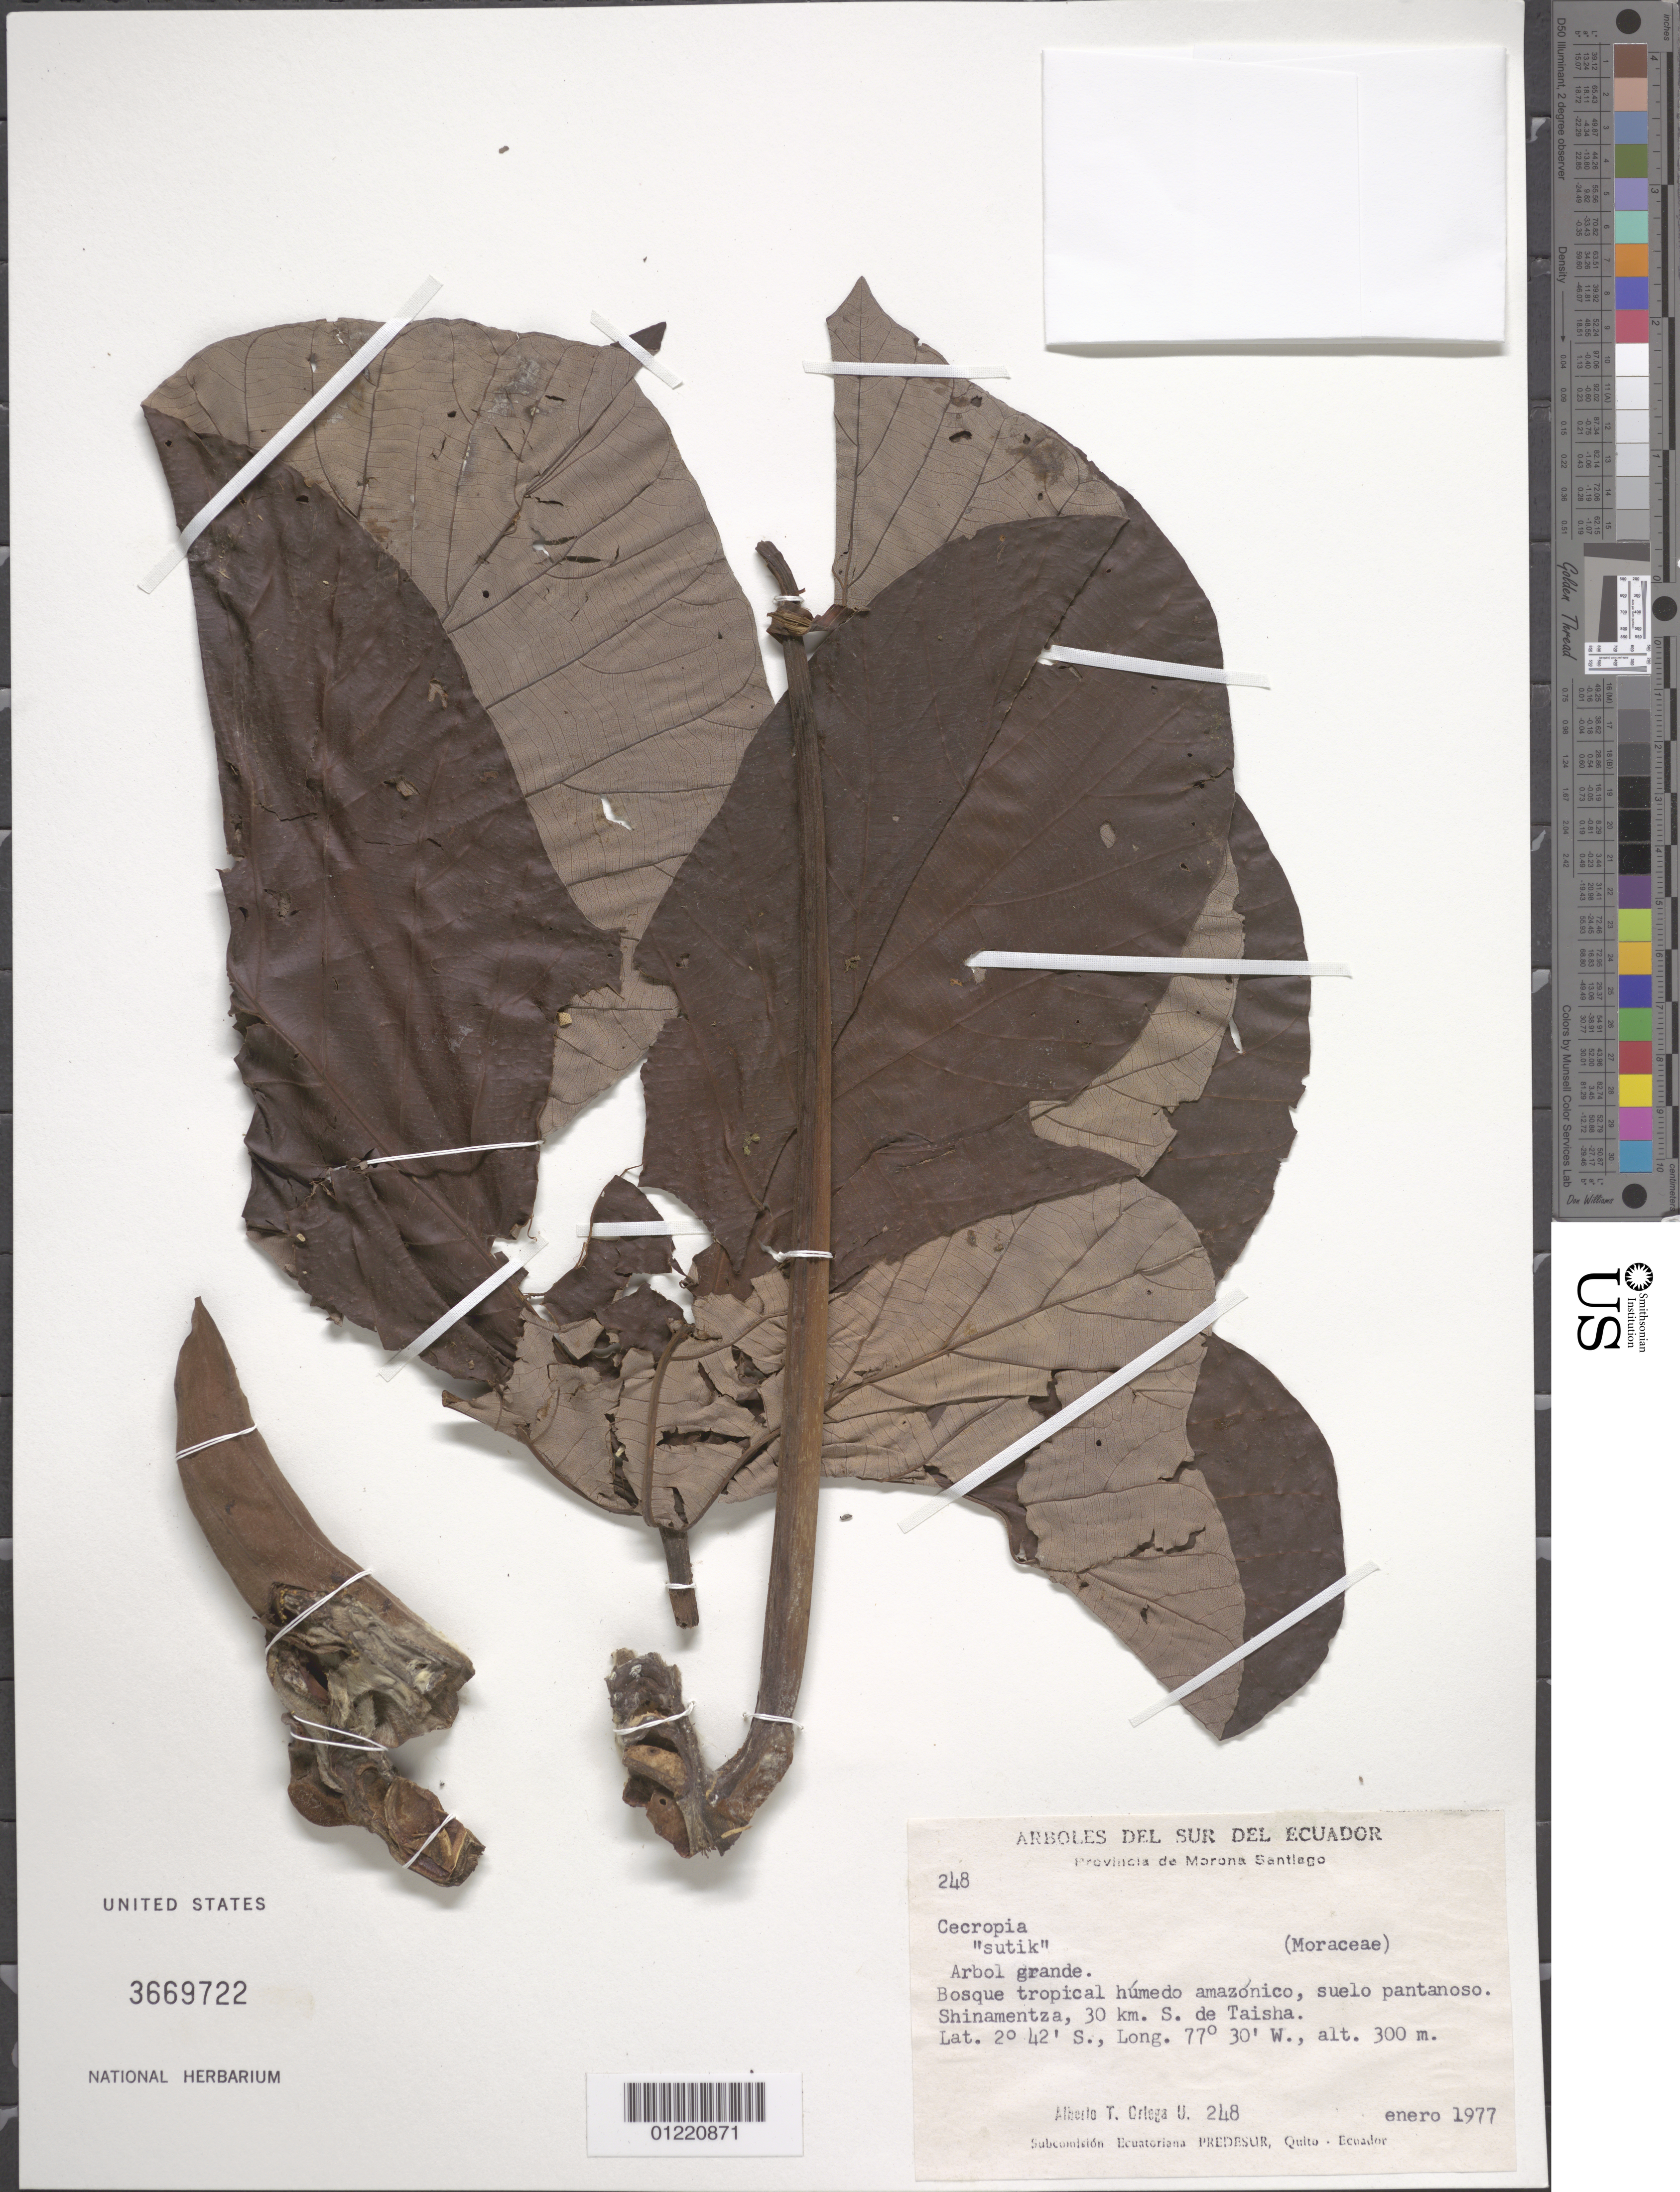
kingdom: Plantae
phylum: Tracheophyta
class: Magnoliopsida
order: Rosales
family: Urticaceae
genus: Cecropia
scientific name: Cecropia sp.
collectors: A. T. Ortega U.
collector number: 248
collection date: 1977-01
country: Ecuador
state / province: Morona-Santiago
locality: Shinamentza, 30 km S de Taisha.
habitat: Bosque tropical húmedo amazónico, suleo pantanoso.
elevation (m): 300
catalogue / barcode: US 3669722